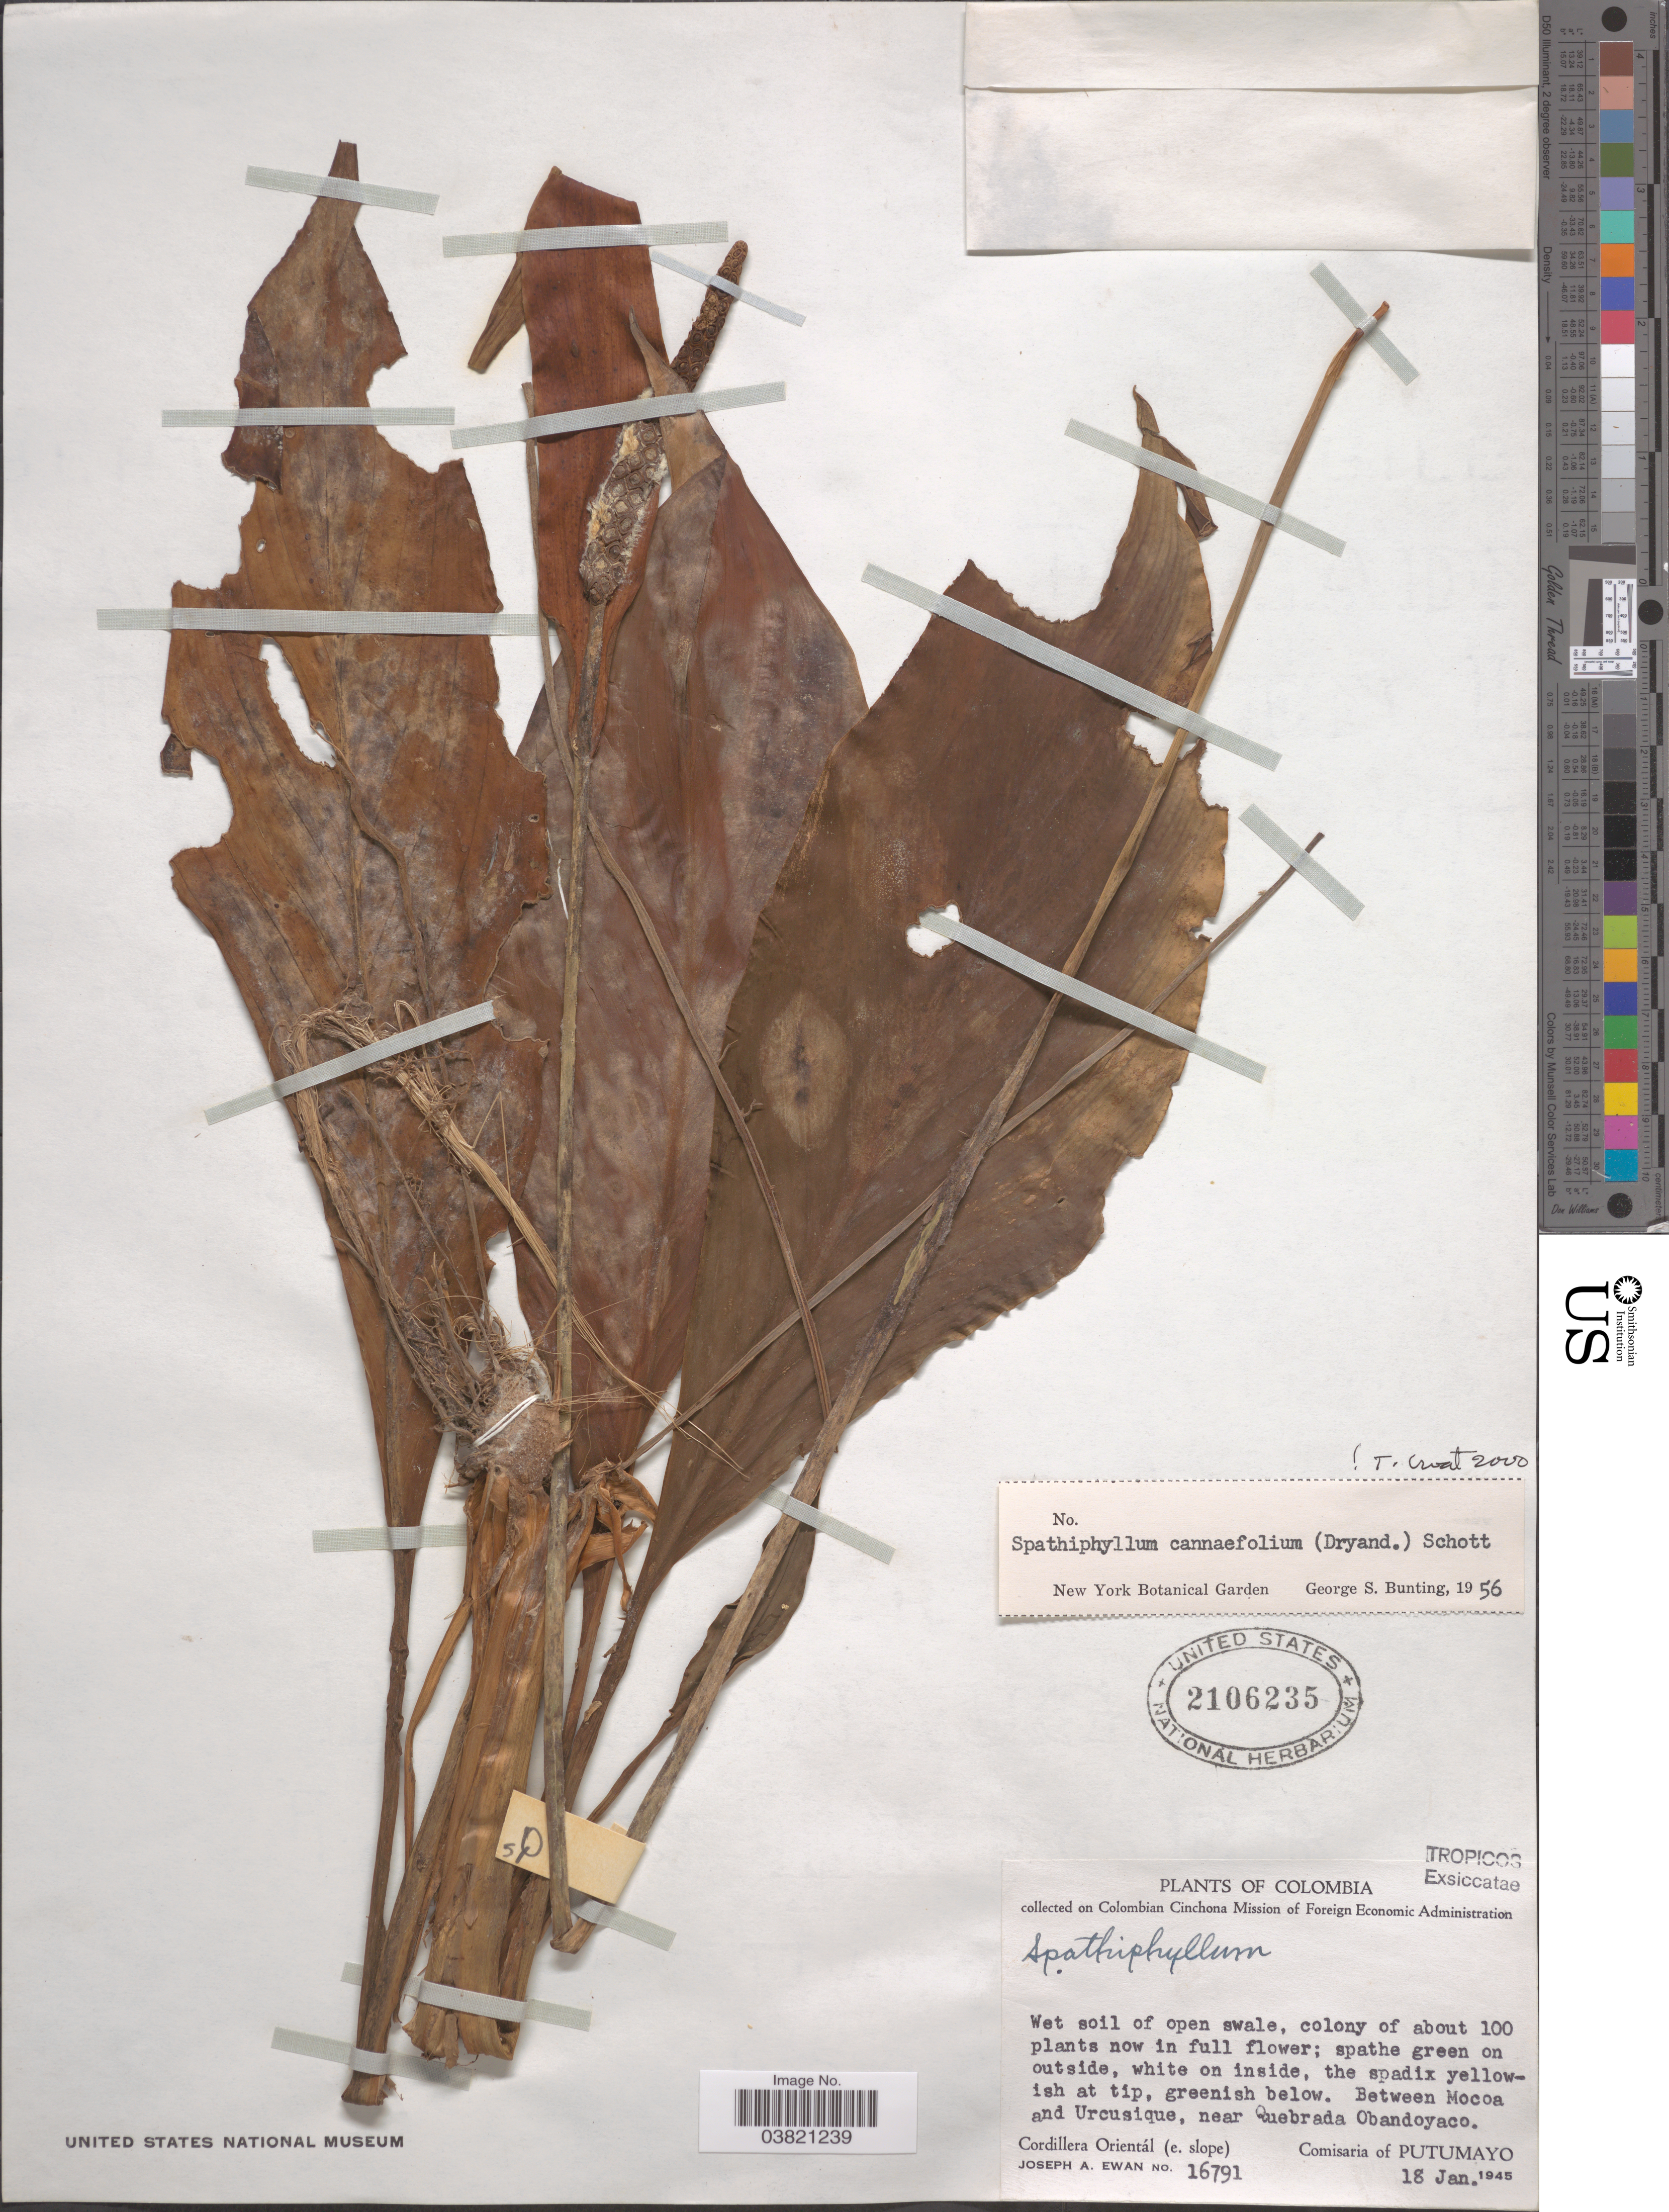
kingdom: Plantae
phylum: Tracheophyta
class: Liliopsida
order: Alismatales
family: Araceae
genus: Spathiphyllum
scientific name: Spathiphyllum cannifolium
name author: (Dryand. ex Sims) Schott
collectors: J. A. Ewan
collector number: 16791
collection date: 1945-01-18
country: Colombia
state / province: Putumayo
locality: Between Mocoa and Urcusique, near Quebrada Obandoyaco. Cordillera Orientál (e. slope). Comisaria of Putumayo.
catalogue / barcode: US 2106235